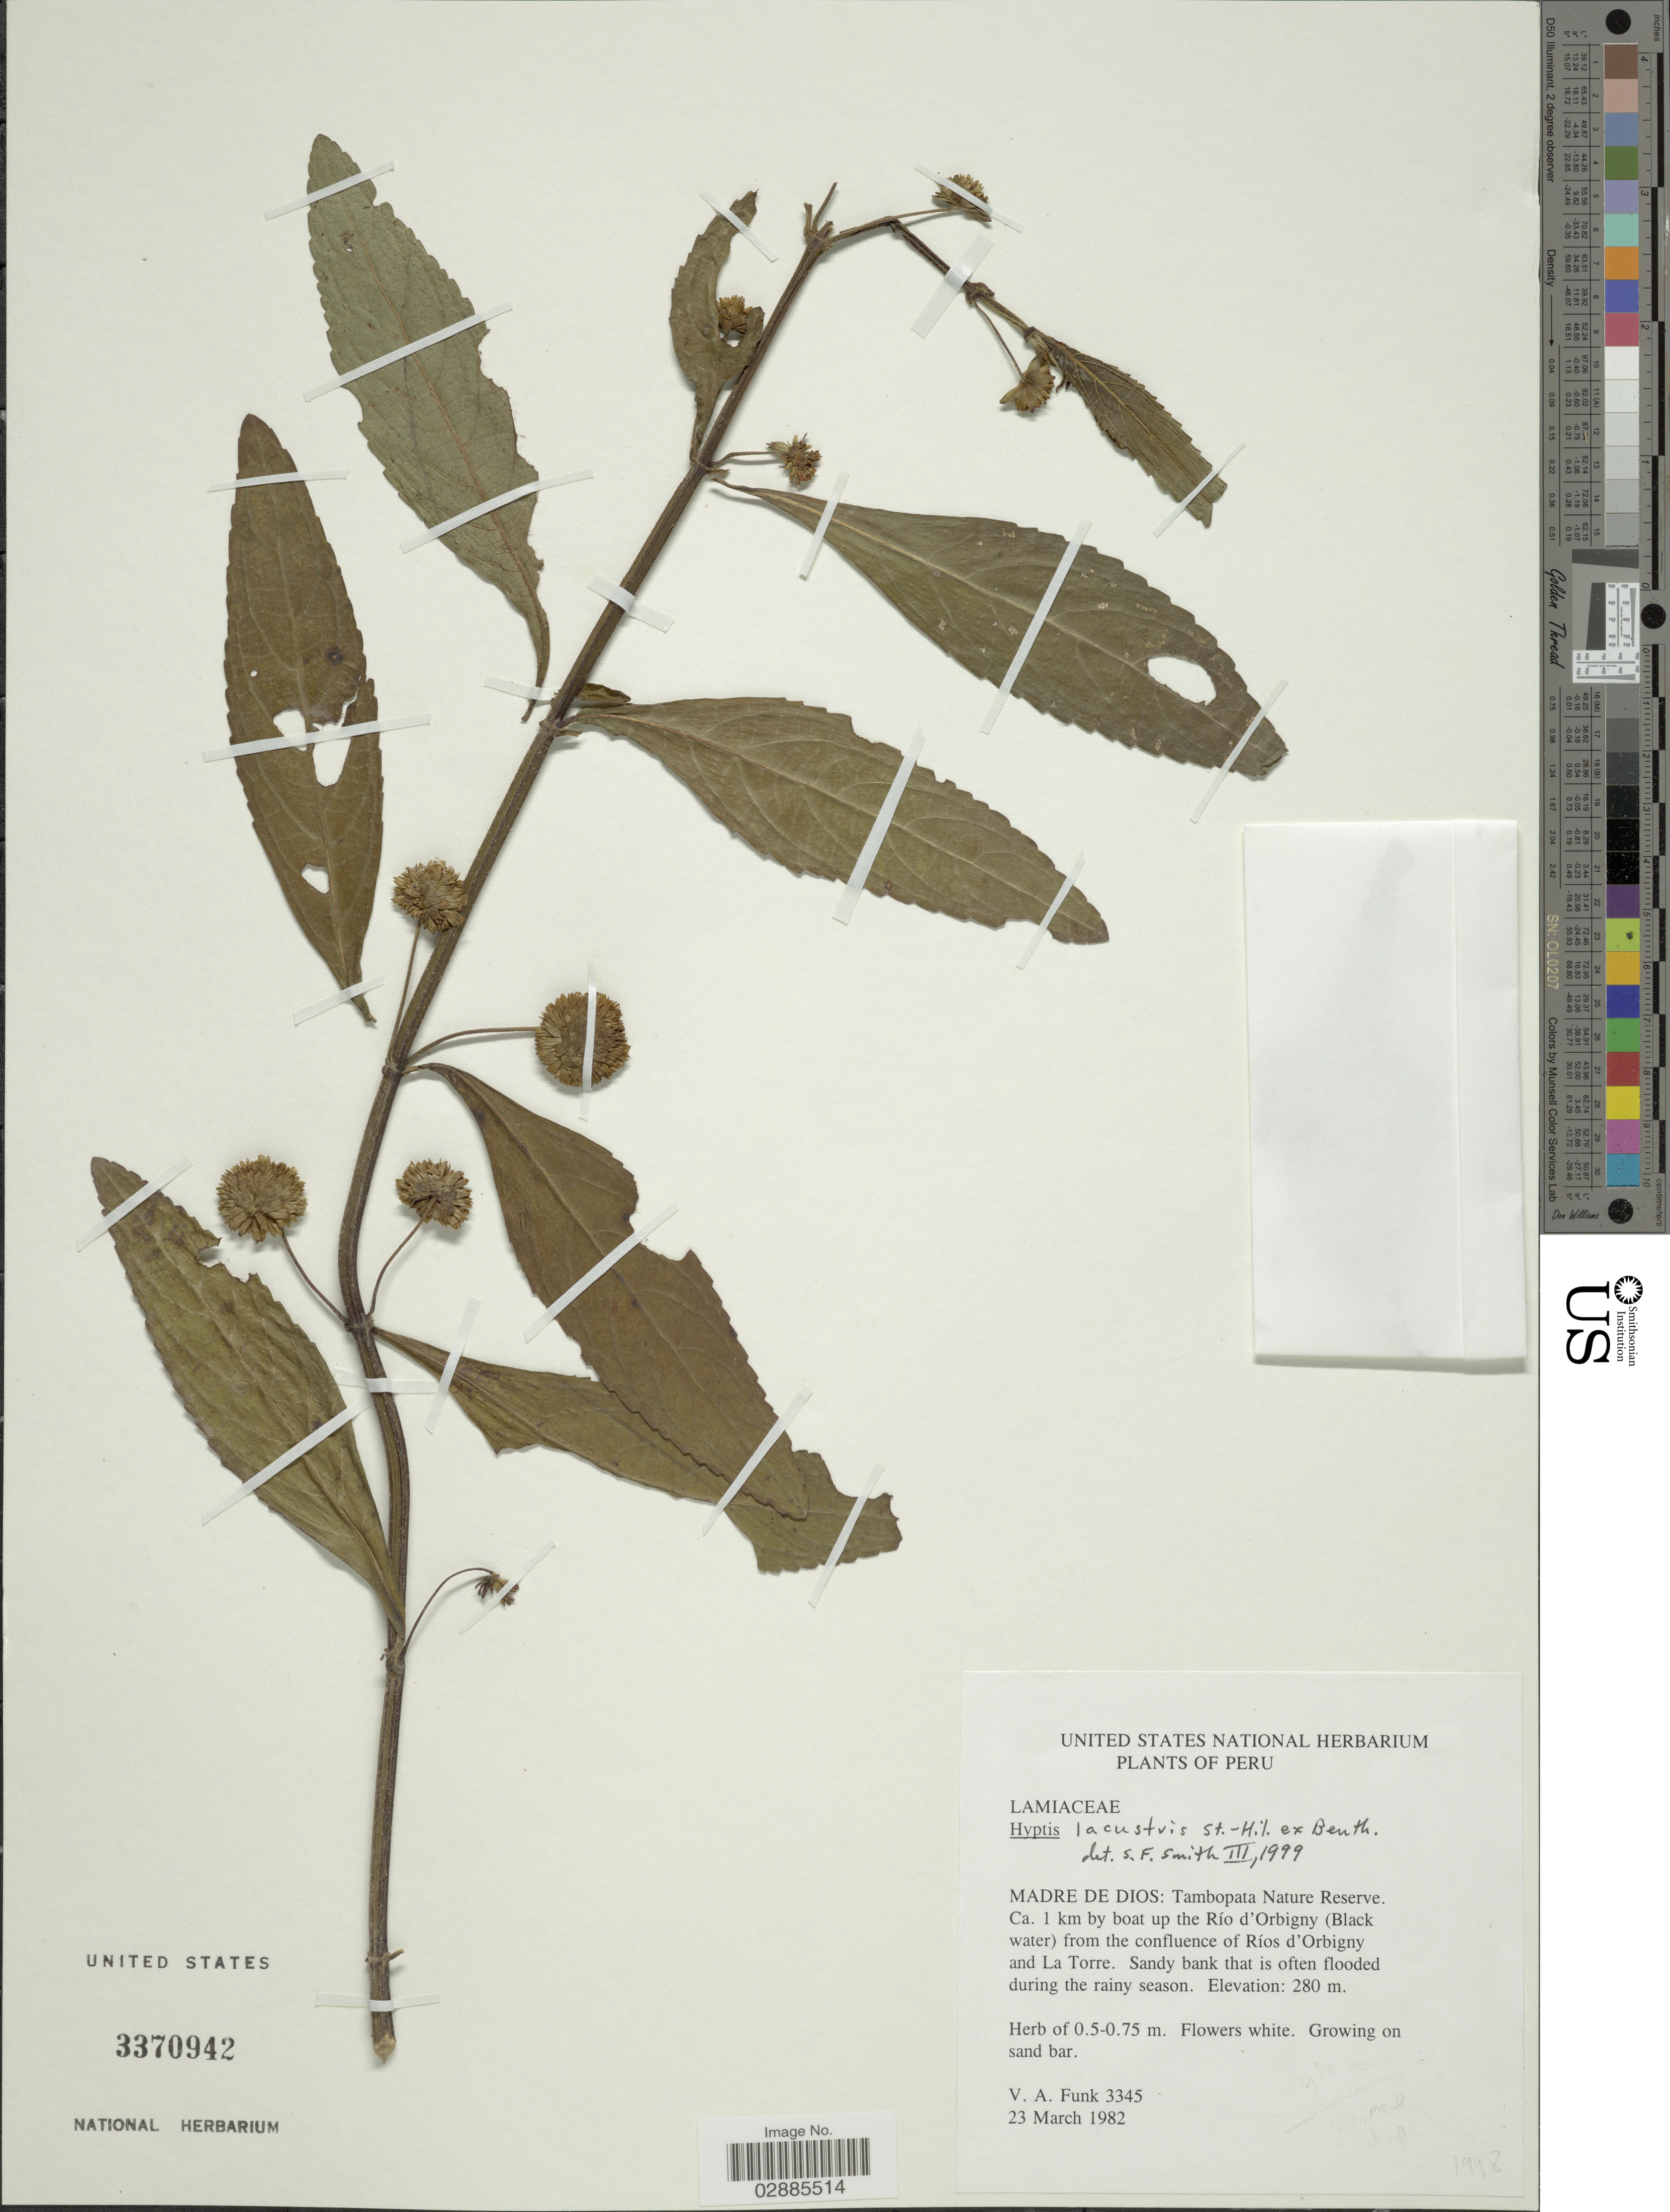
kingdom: Plantae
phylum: Tracheophyta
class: Magnoliopsida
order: Lamiales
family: Lamiaceae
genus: Hyptis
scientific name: Hyptis lacustris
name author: A. St.-Hil. ex Benth.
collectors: V. Funk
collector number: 3345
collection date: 1982-03-23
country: Peru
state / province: Madre de Dios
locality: Tambopata Nature Reserve. Ca. 1 km by boat up the Río d'Orbigny (Black water) from the confluence of Ríos d'Orbigny and La Torre.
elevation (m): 280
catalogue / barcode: US 3370942